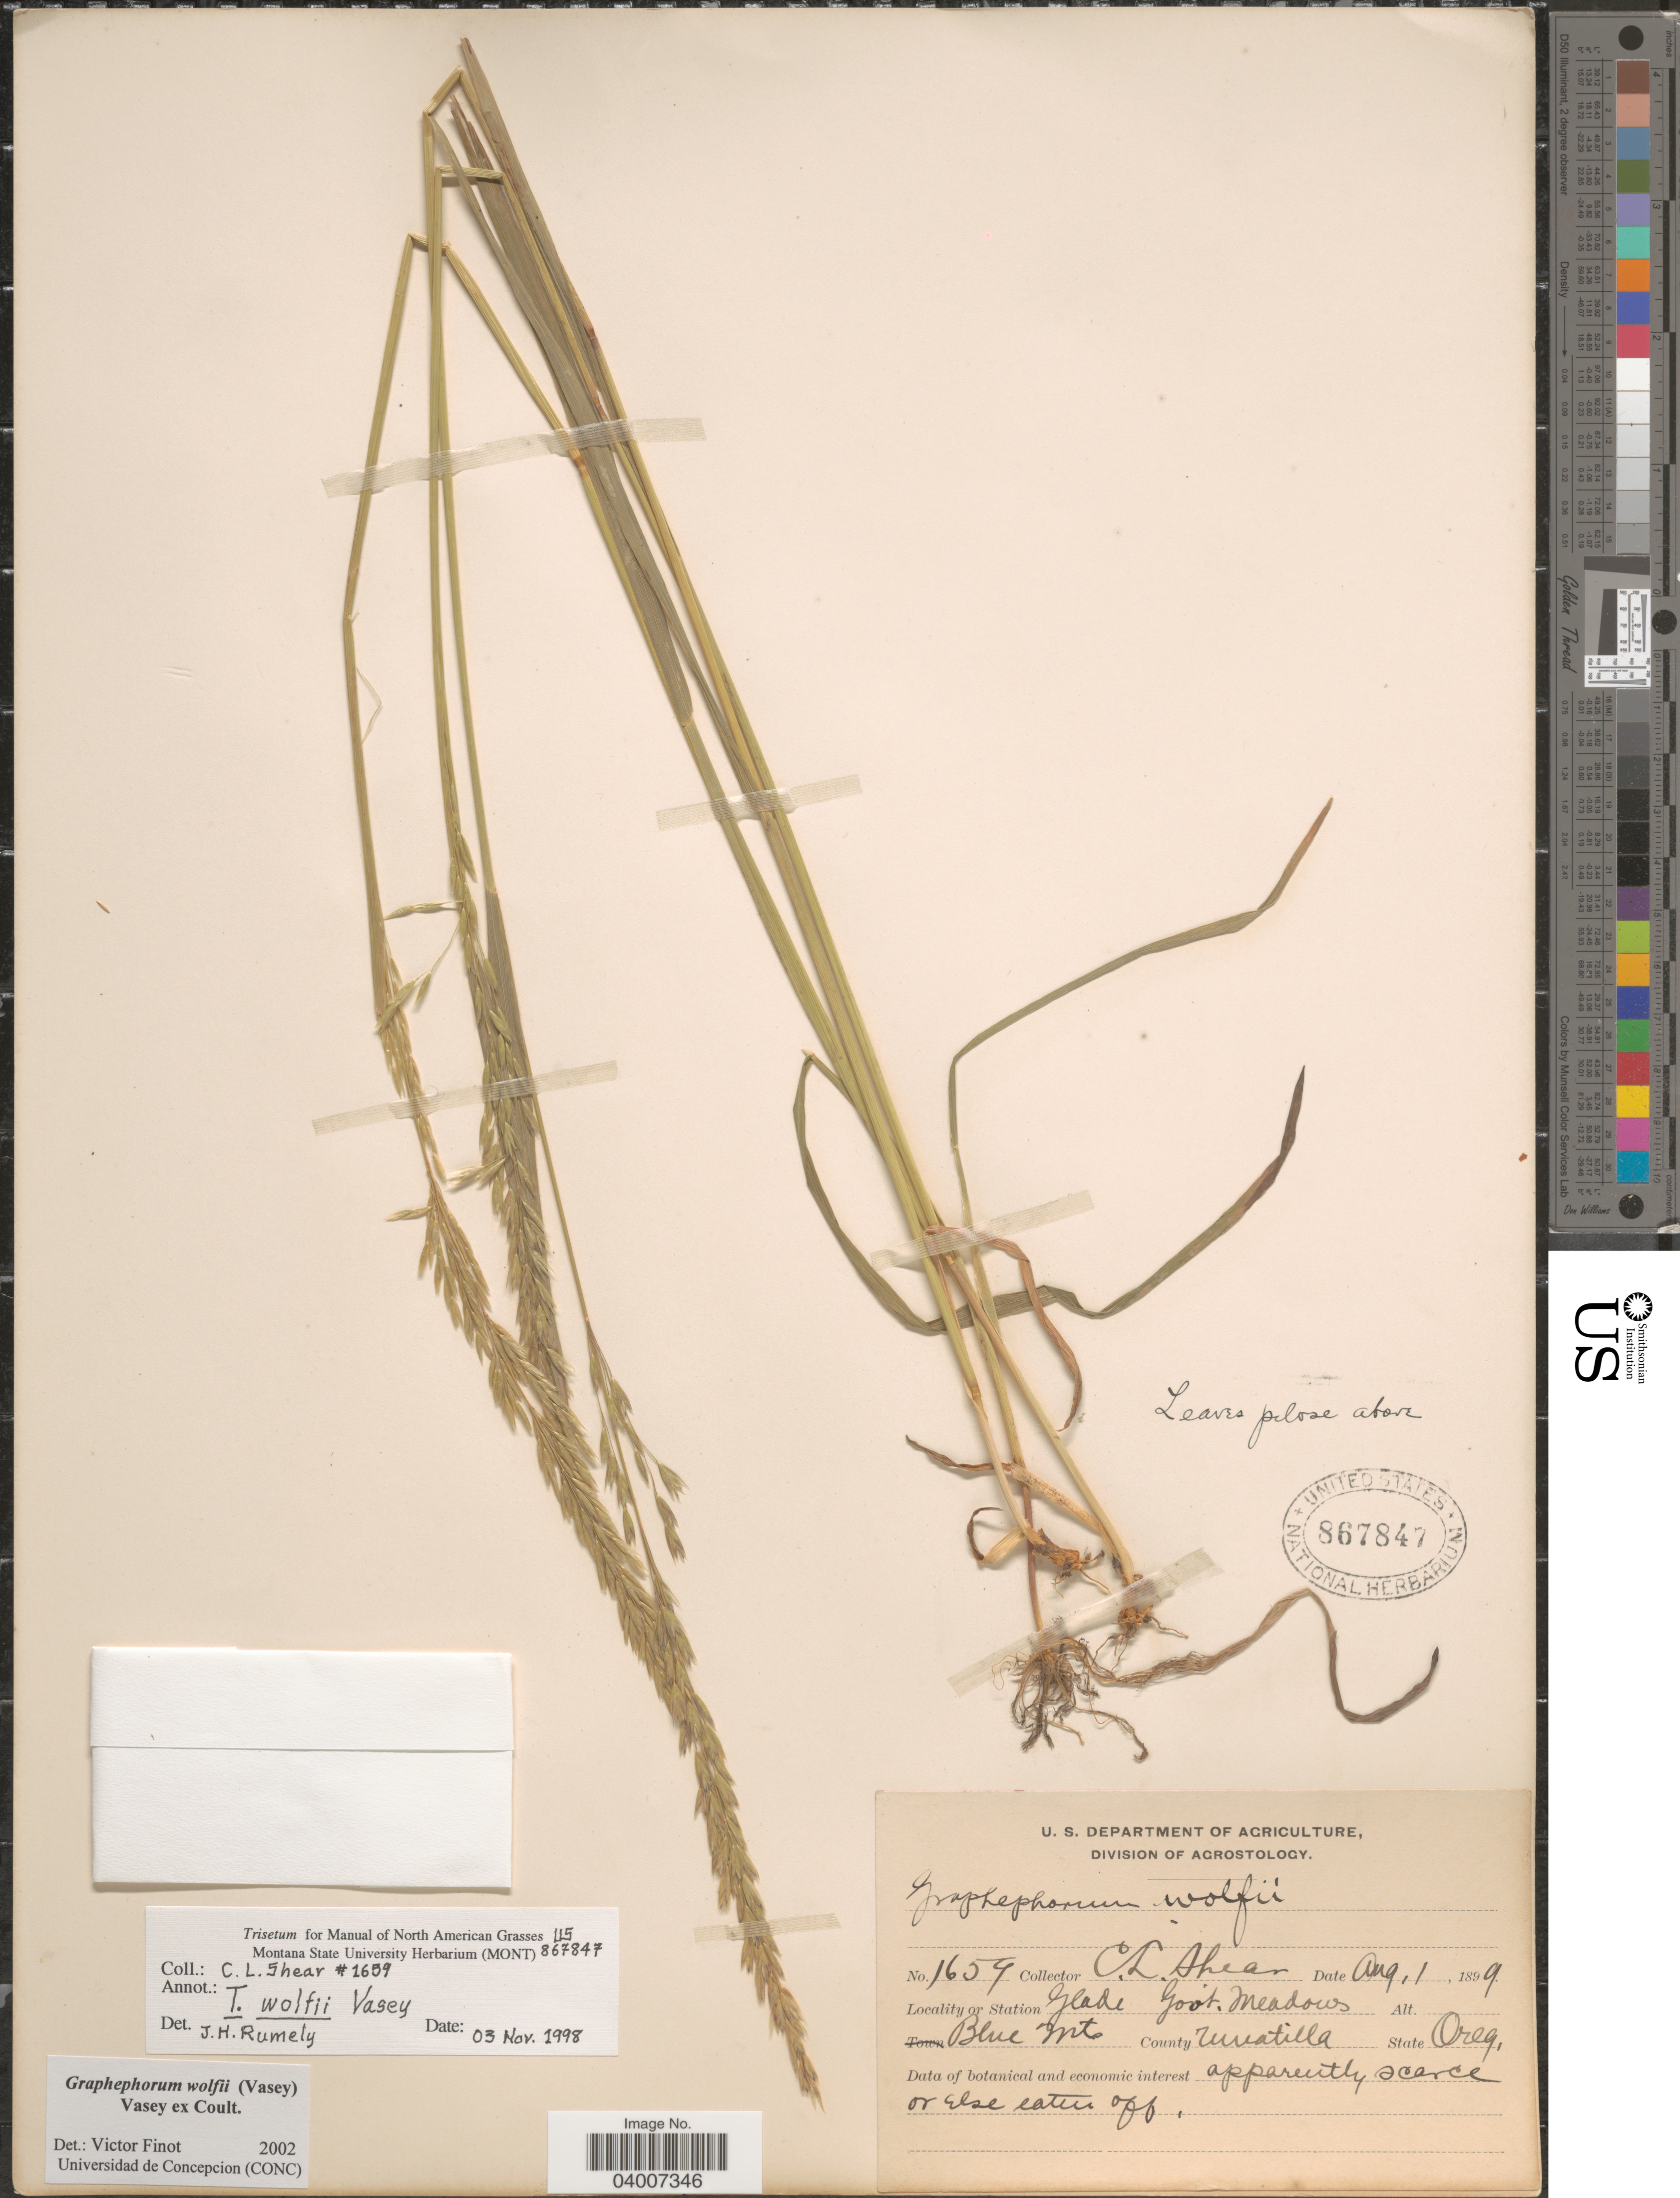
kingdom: Plantae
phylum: Tracheophyta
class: Liliopsida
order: Poales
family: Poaceae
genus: Graphephorum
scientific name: Graphephorum wolfii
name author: (E. Fourn.) Vasey ex Coult.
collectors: C. L. Shear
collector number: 1659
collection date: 1899-08-01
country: United States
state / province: Oregon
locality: Blue Mts. County Umatilla.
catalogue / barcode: US 867847